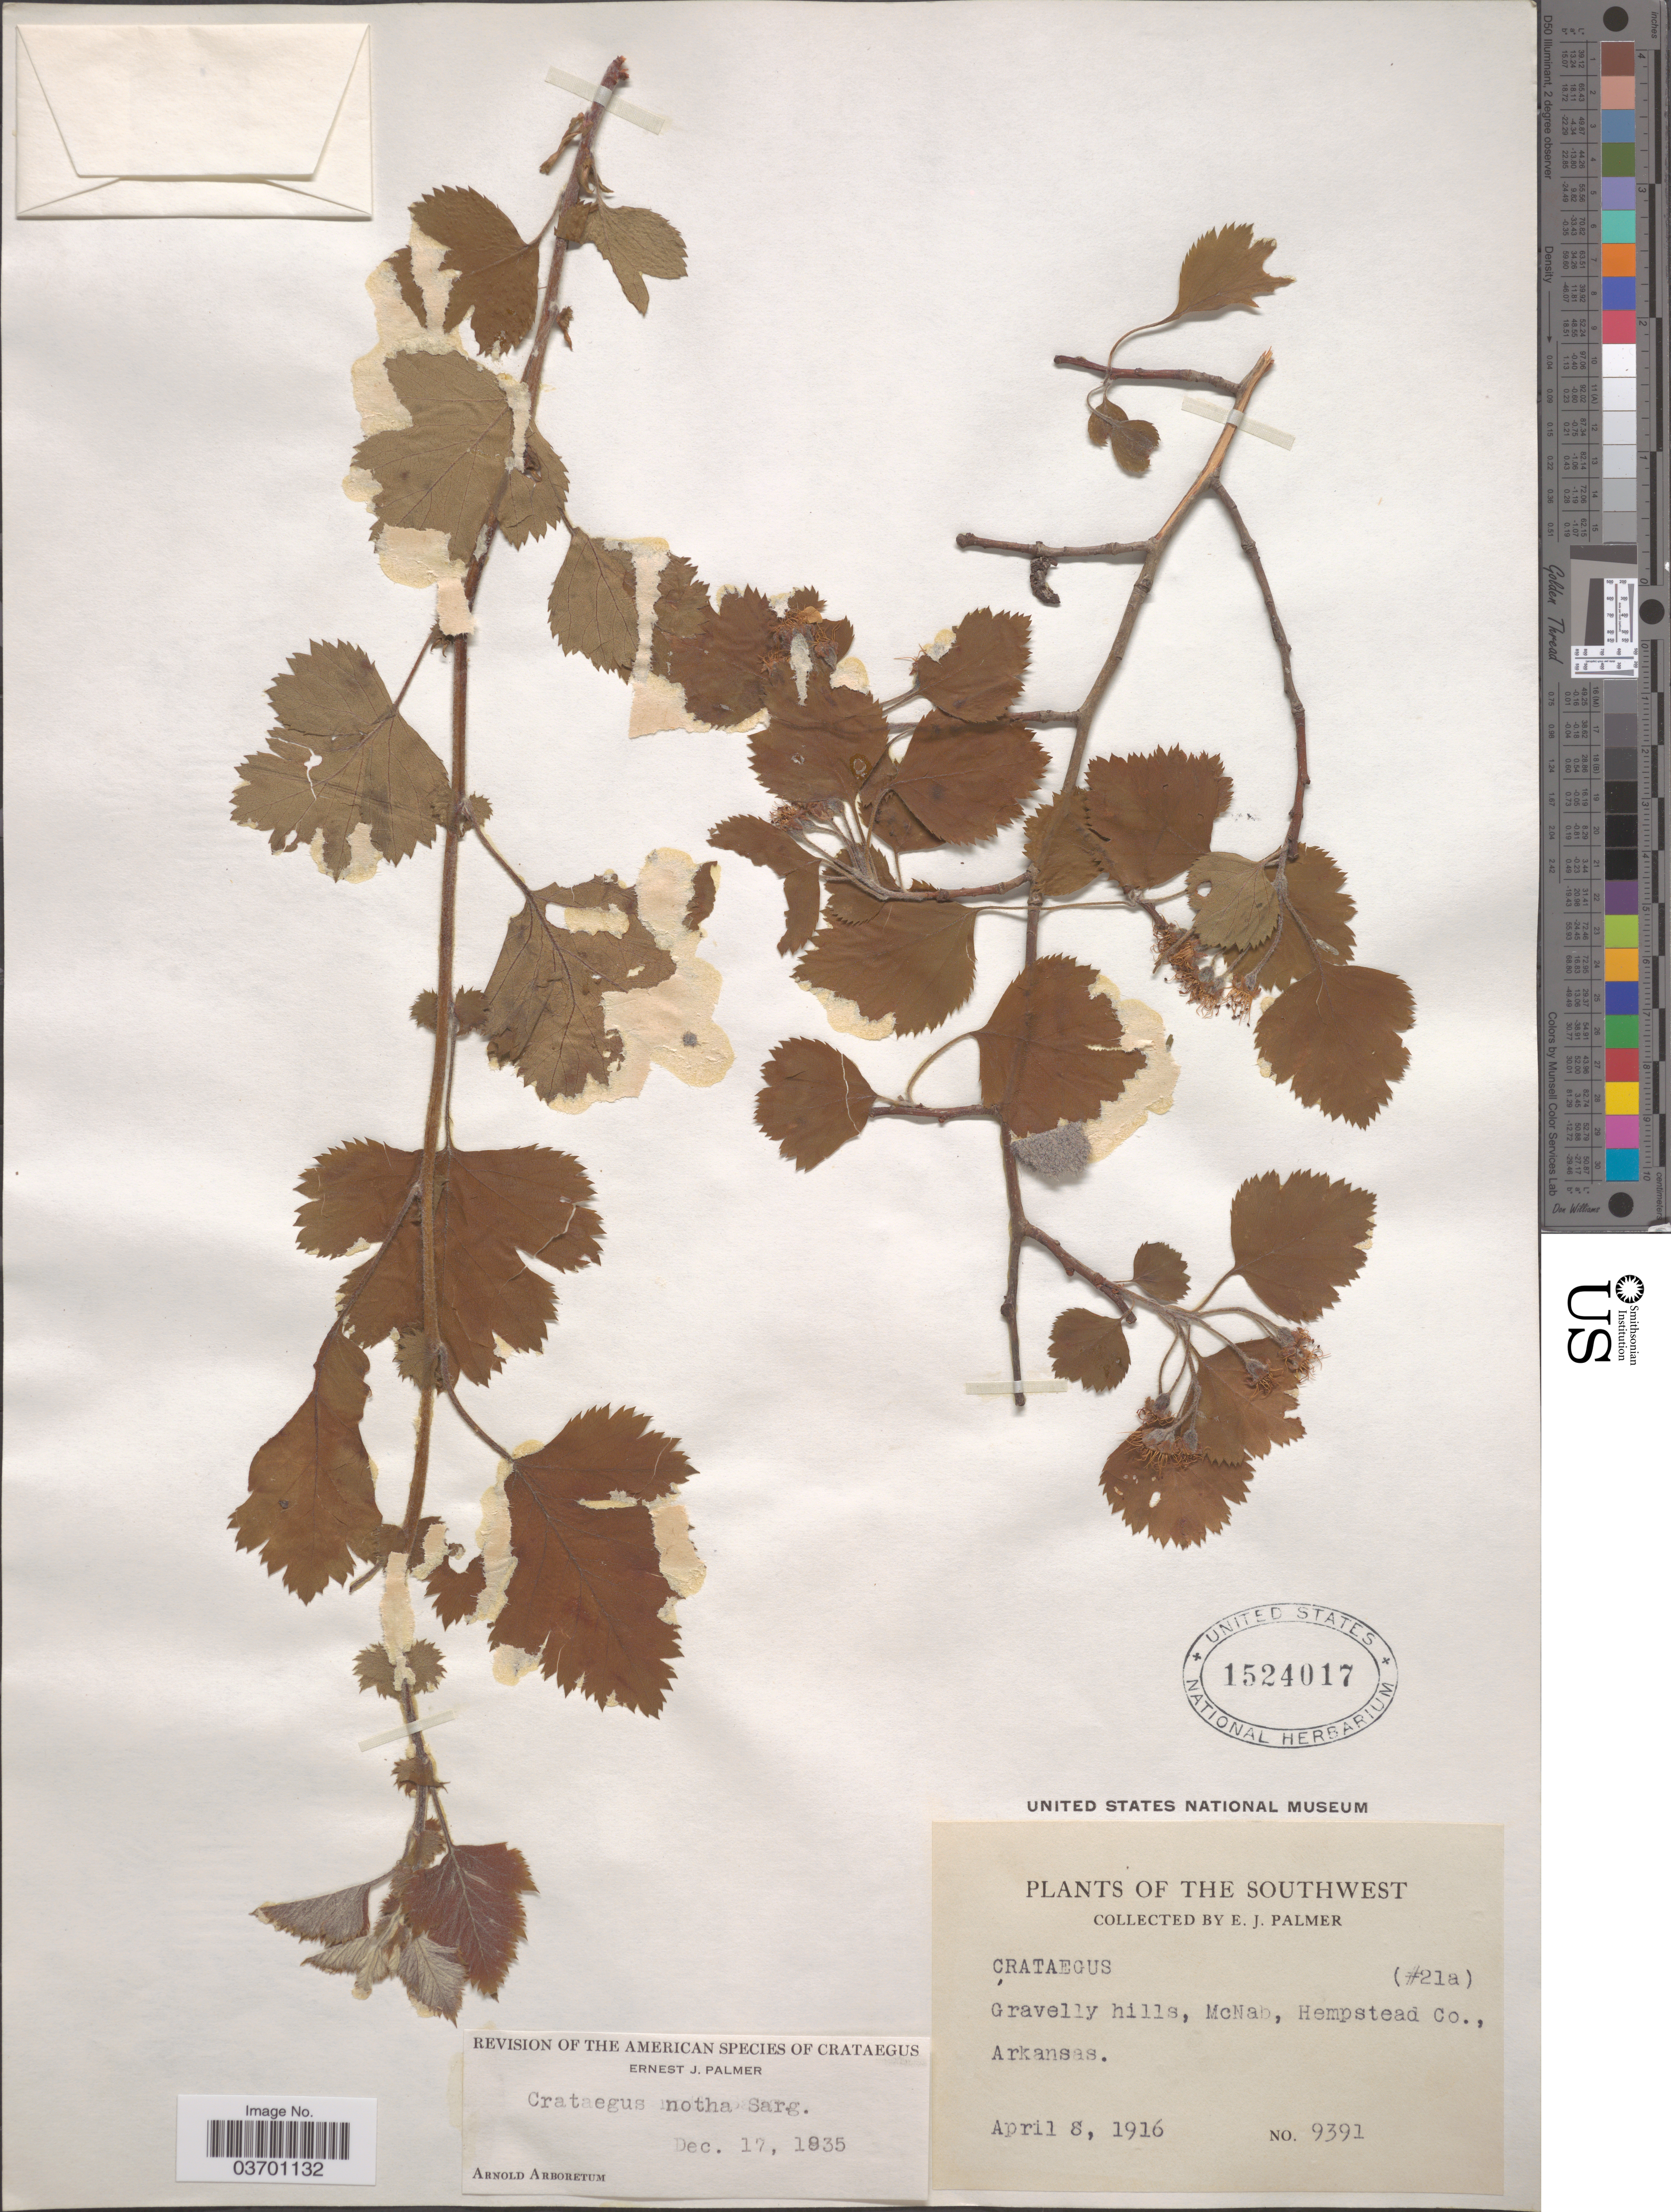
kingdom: Plantae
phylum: Tracheophyta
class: Magnoliopsida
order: Rosales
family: Rosaceae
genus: Crataegus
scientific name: Crataegus x notha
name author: Sarg.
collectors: E. J. Palmer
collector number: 9391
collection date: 1916-04-08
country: United States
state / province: Arkansas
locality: The Southwest. McNab, Hempstead Co.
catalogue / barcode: US 1524017